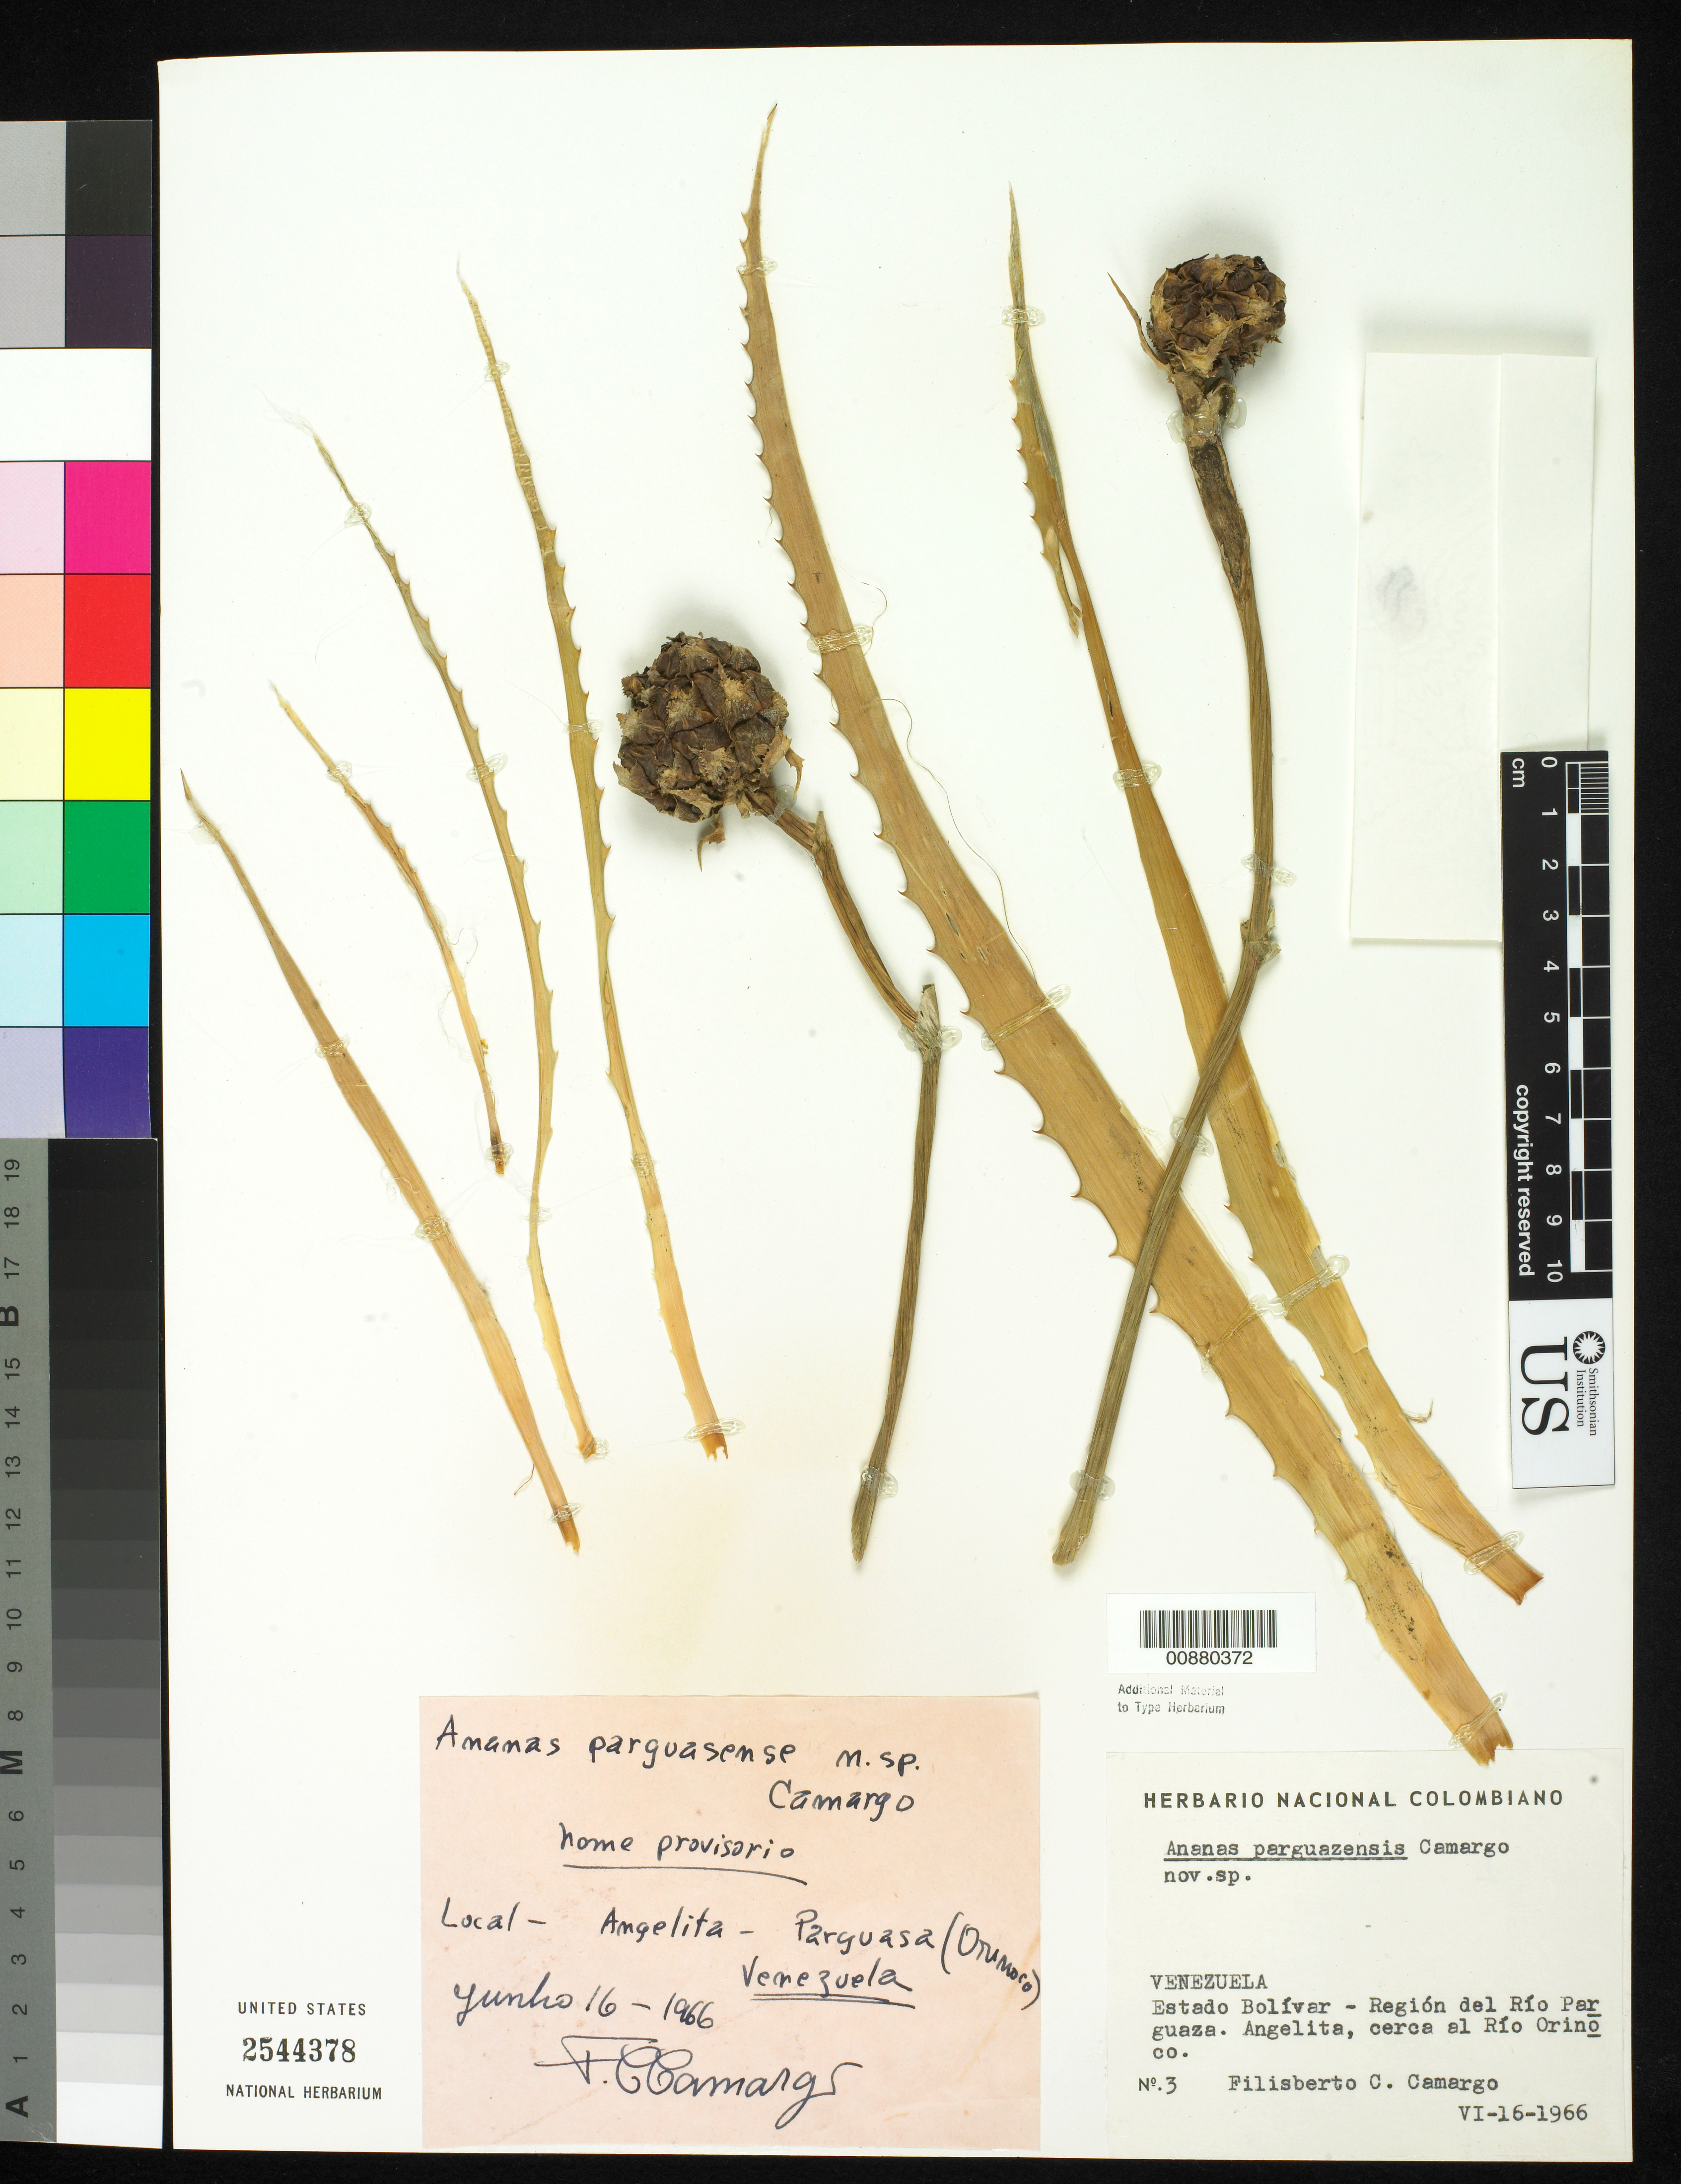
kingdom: Plantae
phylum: Tracheophyta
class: Liliopsida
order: Poales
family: Bromeliaceae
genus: Ananas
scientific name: Ananas parguazensis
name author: Camargo & L.B. Sm.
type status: Isotype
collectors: F. C. Camargo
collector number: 3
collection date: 1966-06-16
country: Venezuela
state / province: Bolivar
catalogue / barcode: US 2544378